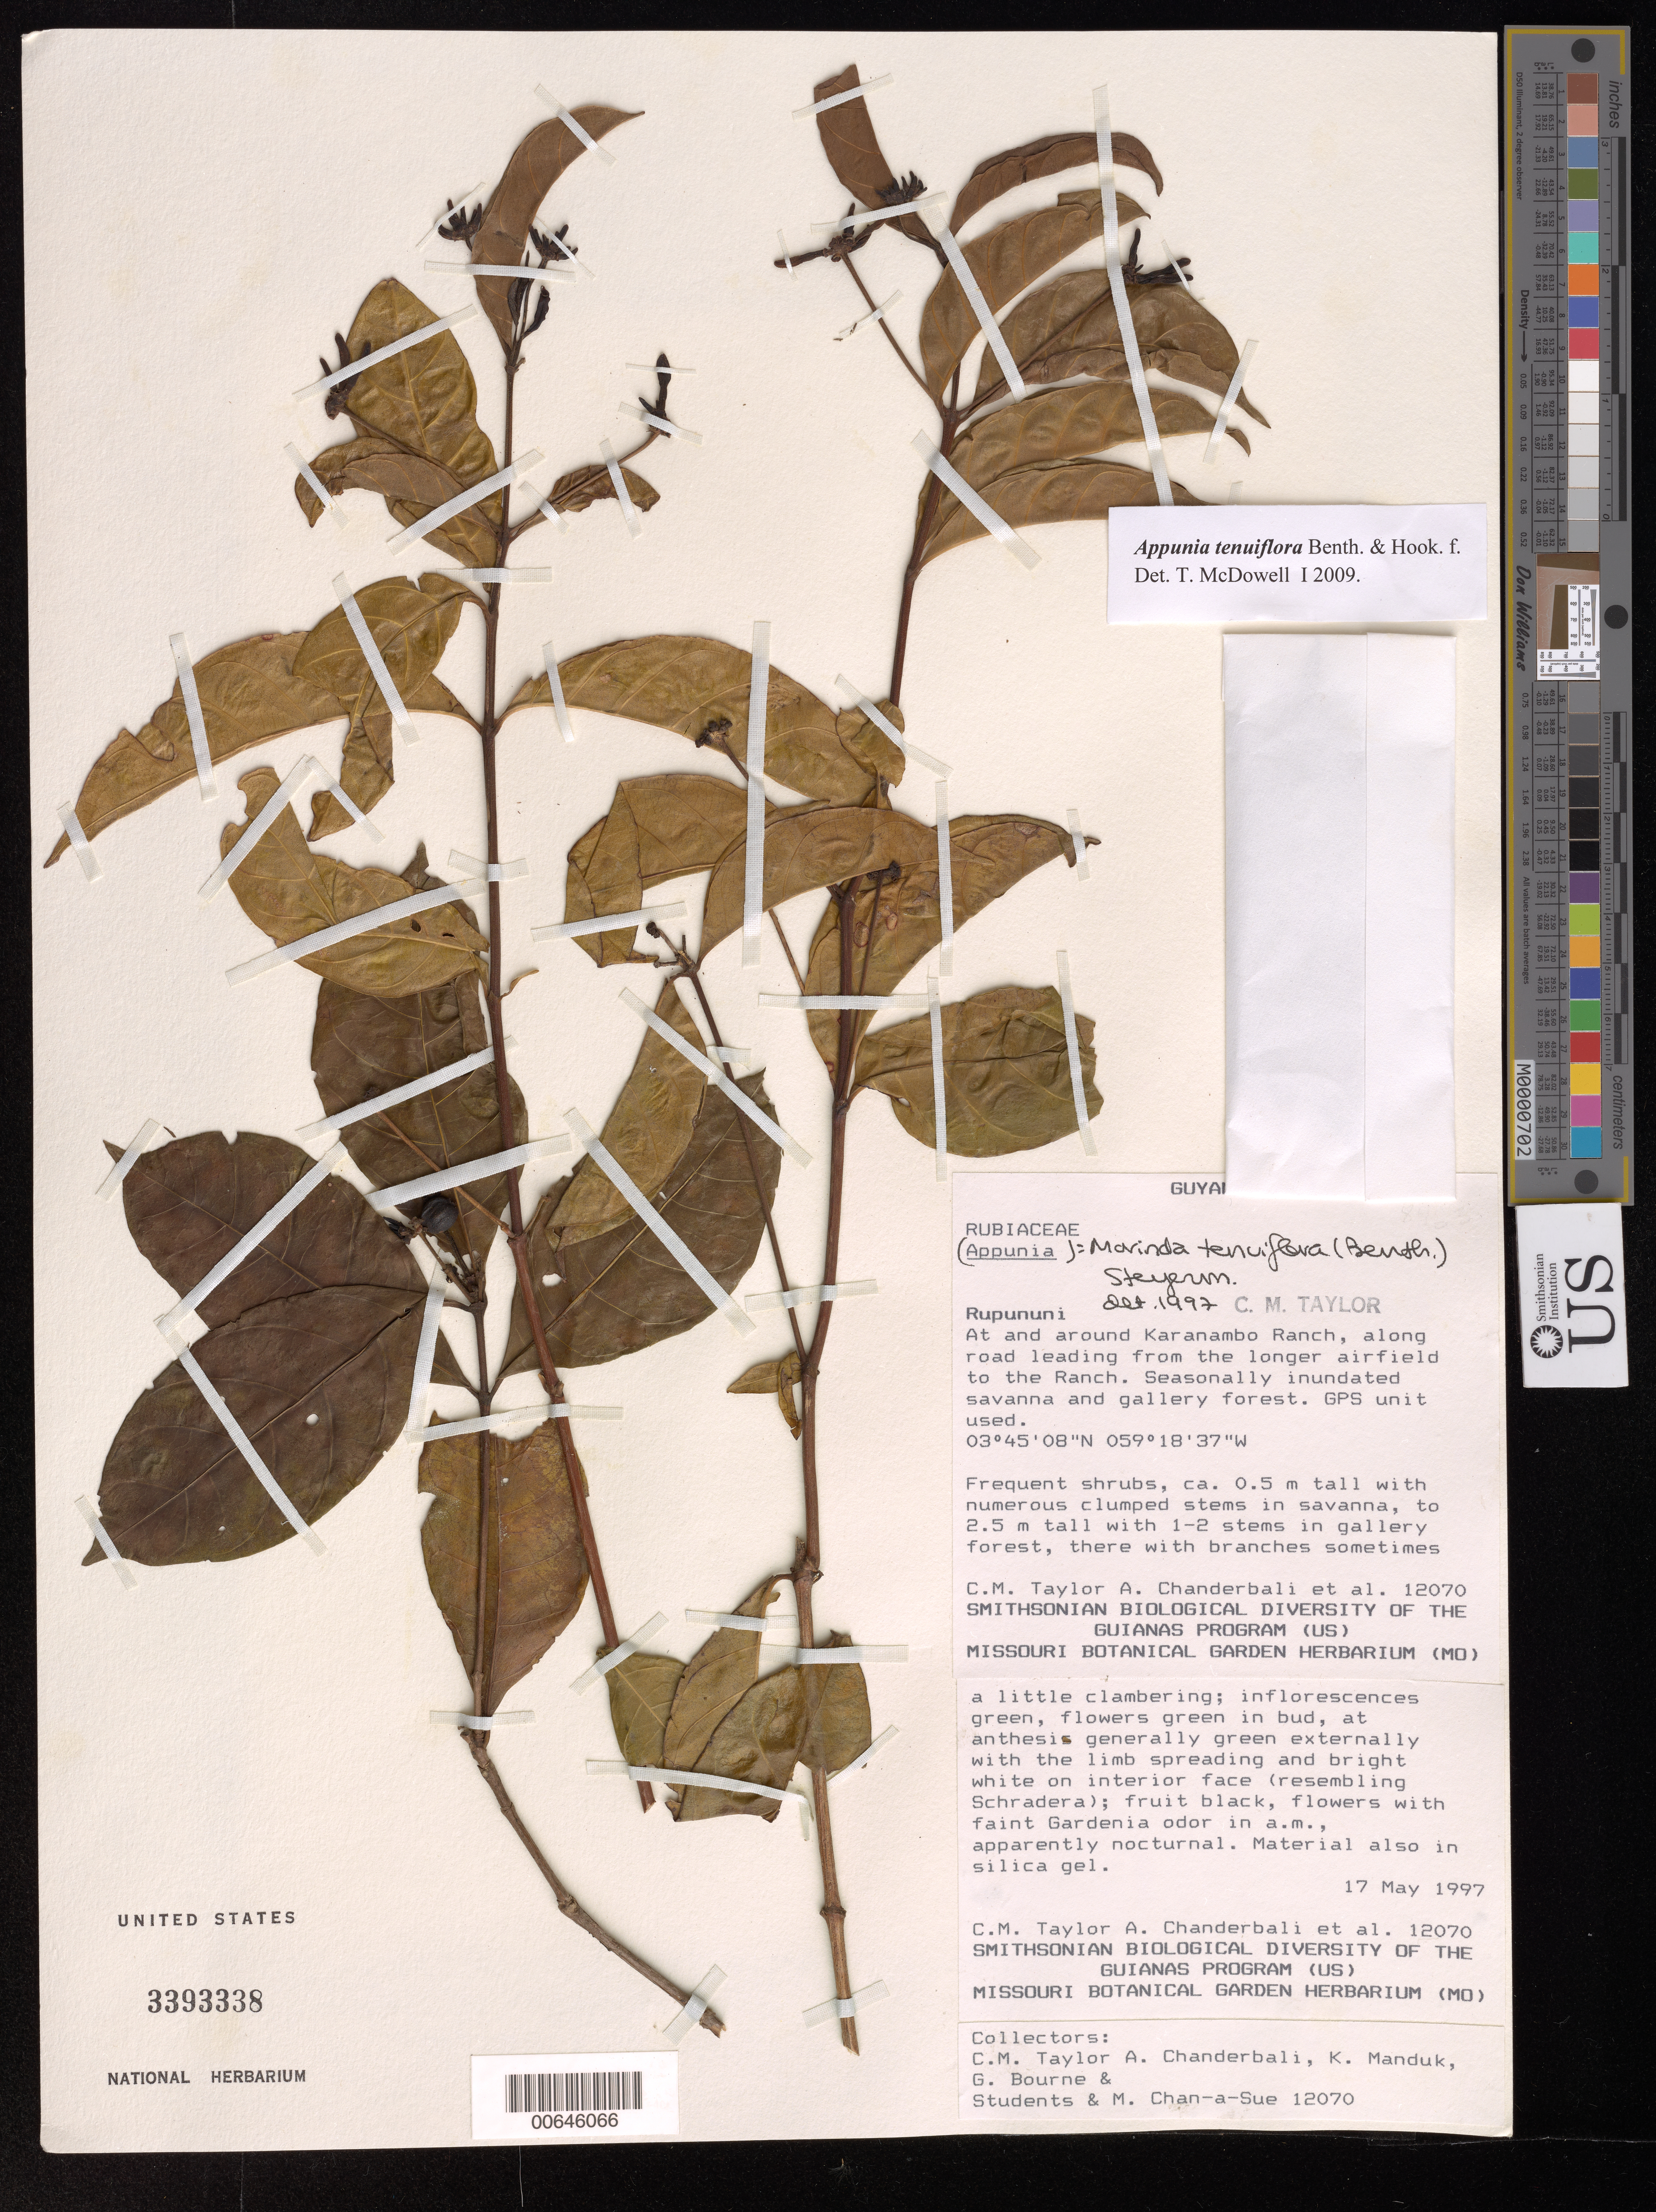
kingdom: Plantae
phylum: Tracheophyta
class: Magnoliopsida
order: Gentianales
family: Rubiaceae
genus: Appunia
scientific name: Appunia tenuiflora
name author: (Benth.) Hook. f. ex B.D. Jacks.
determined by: McDowell, T.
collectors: C. M. Taylor, A. S. Chanderbali, K. Manduk, A. Bourne & M. Chan-a-Sue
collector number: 12070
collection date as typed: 17 May 1997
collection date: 1997-05-17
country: Guyana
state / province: U. Takutu-U. Essequibo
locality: Karanambo Ranch, along road leading from airfield to ranch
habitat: Seasonally inundated savanna & gallery forest. Frequent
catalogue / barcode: US 3393338